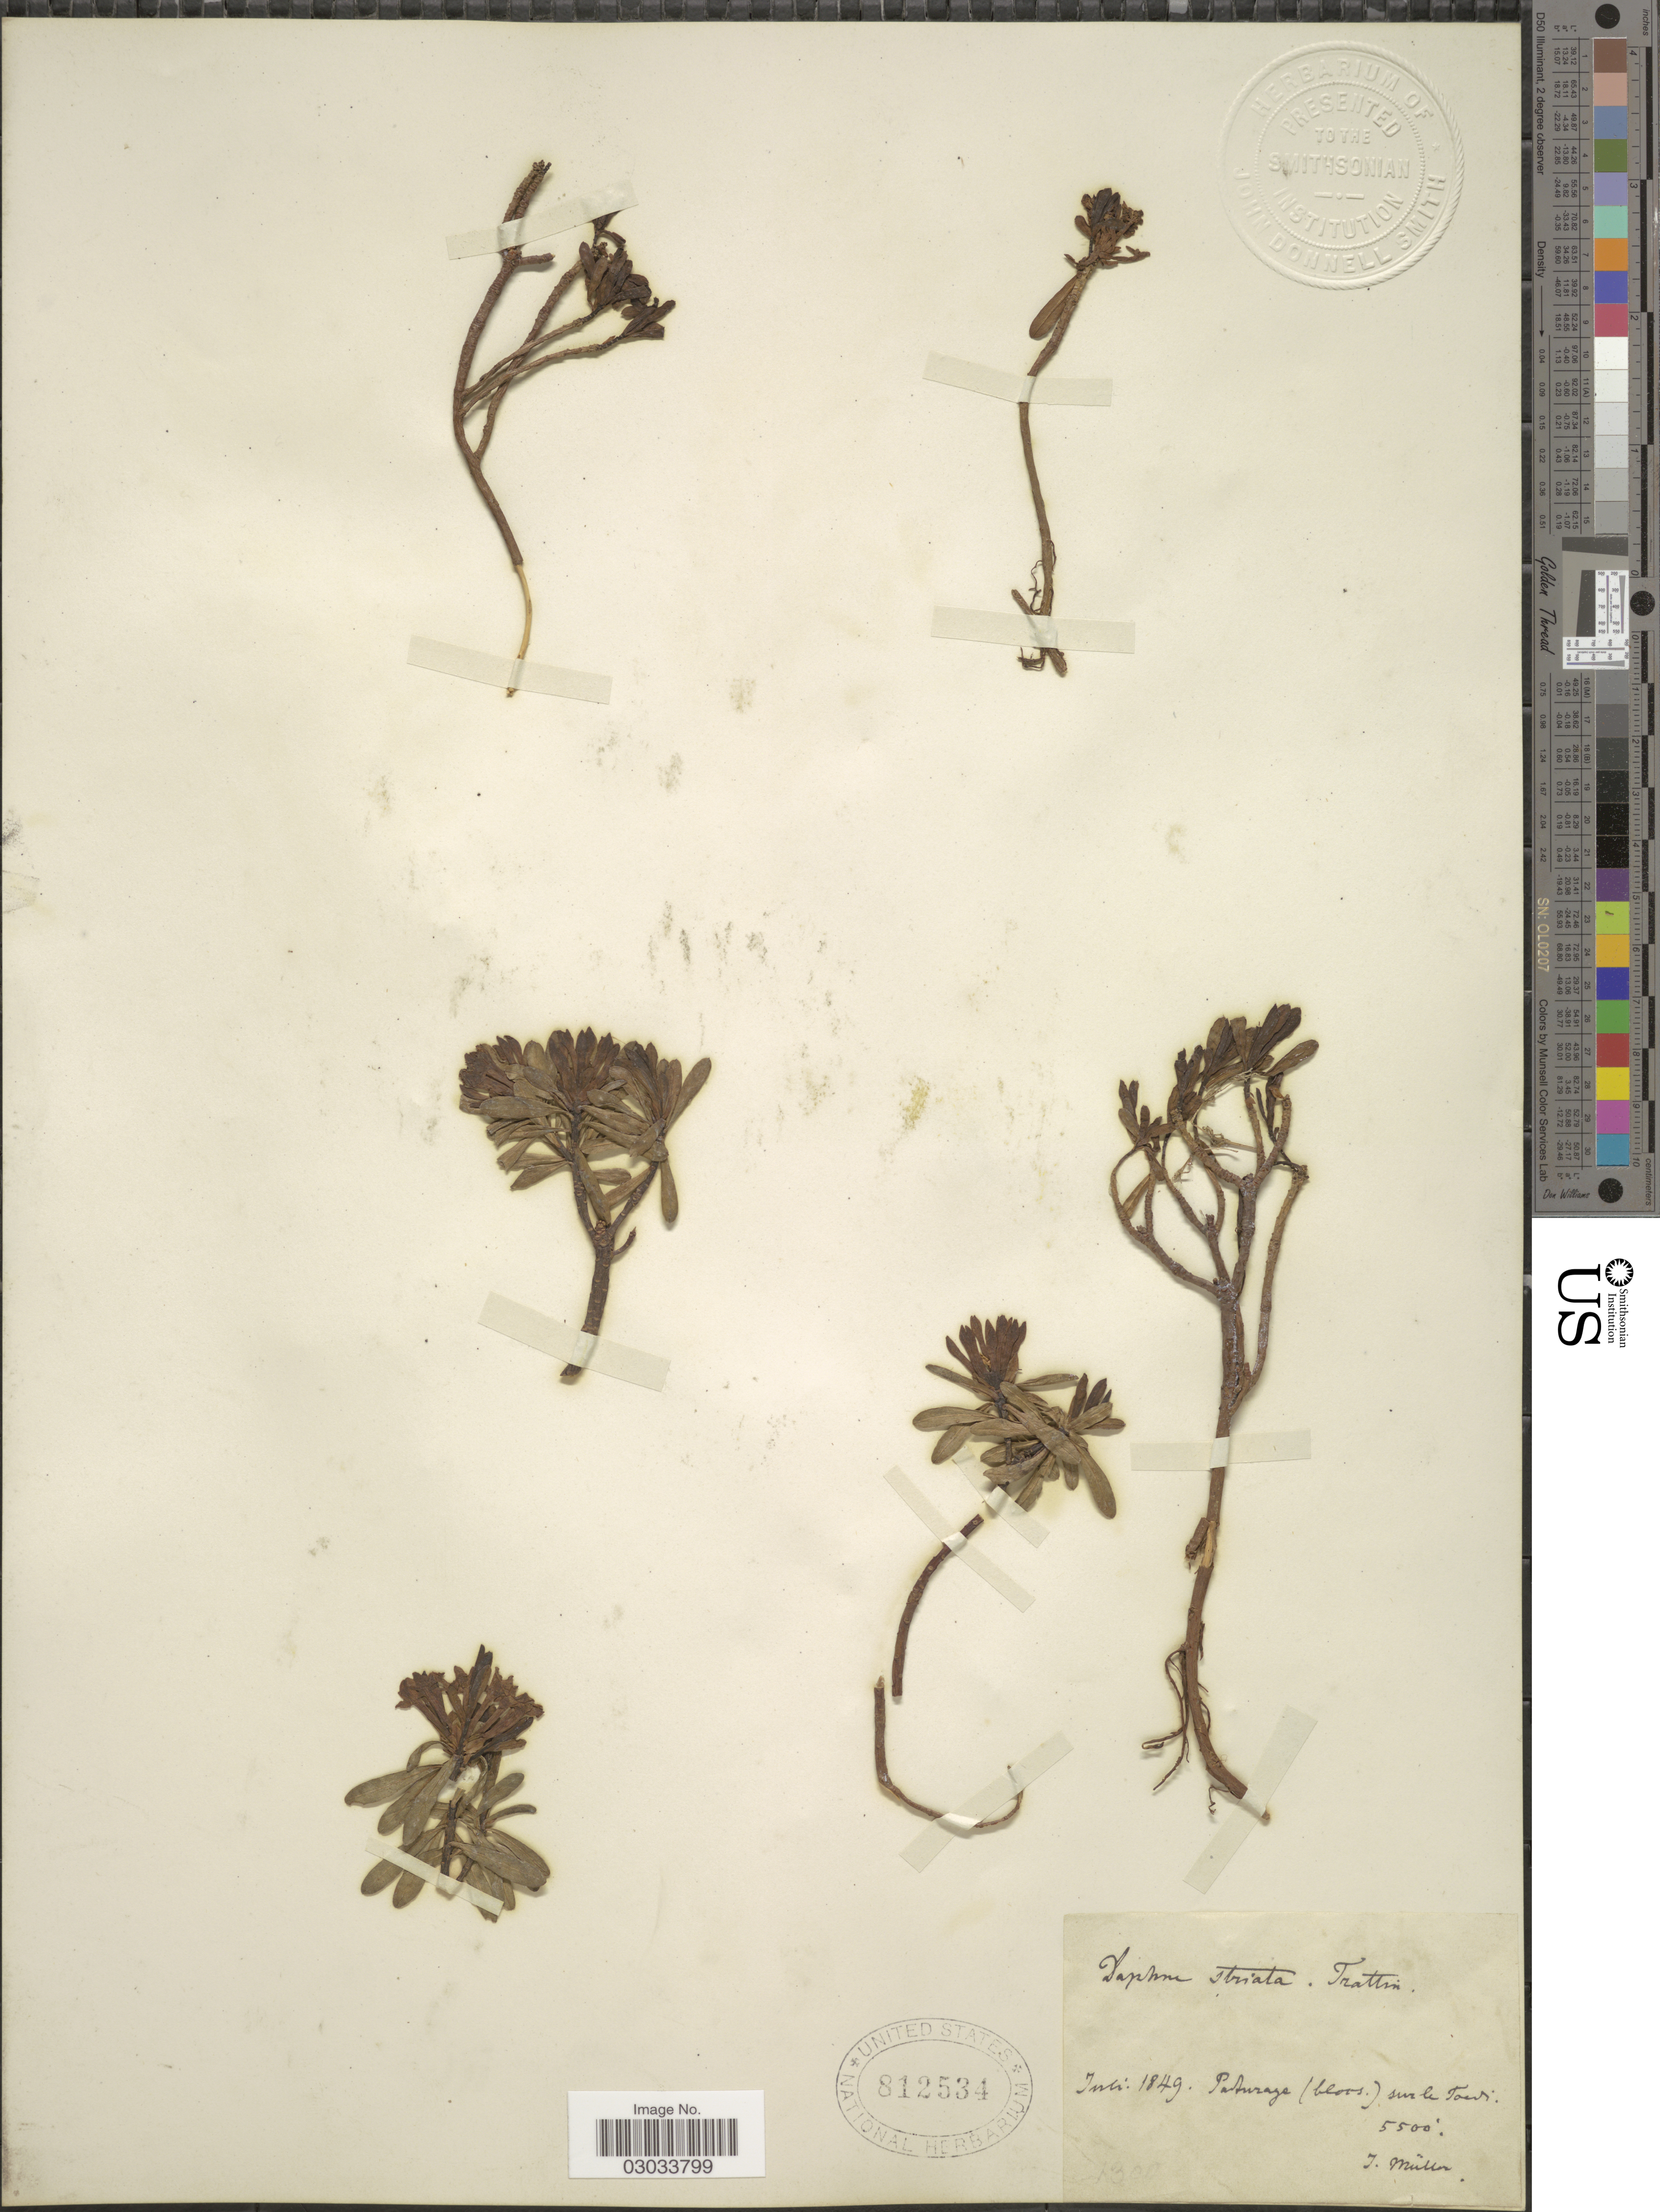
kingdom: Plantae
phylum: Tracheophyta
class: Magnoliopsida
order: Malvales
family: Thymelaeaceae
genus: Daphne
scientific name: Daphne striata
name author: Tratt.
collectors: J. Müller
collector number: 1300?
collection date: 1849-07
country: Switzerland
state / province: Graubunden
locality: Paturage (blocs) sur le Toedi.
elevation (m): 1676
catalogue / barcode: US 812534